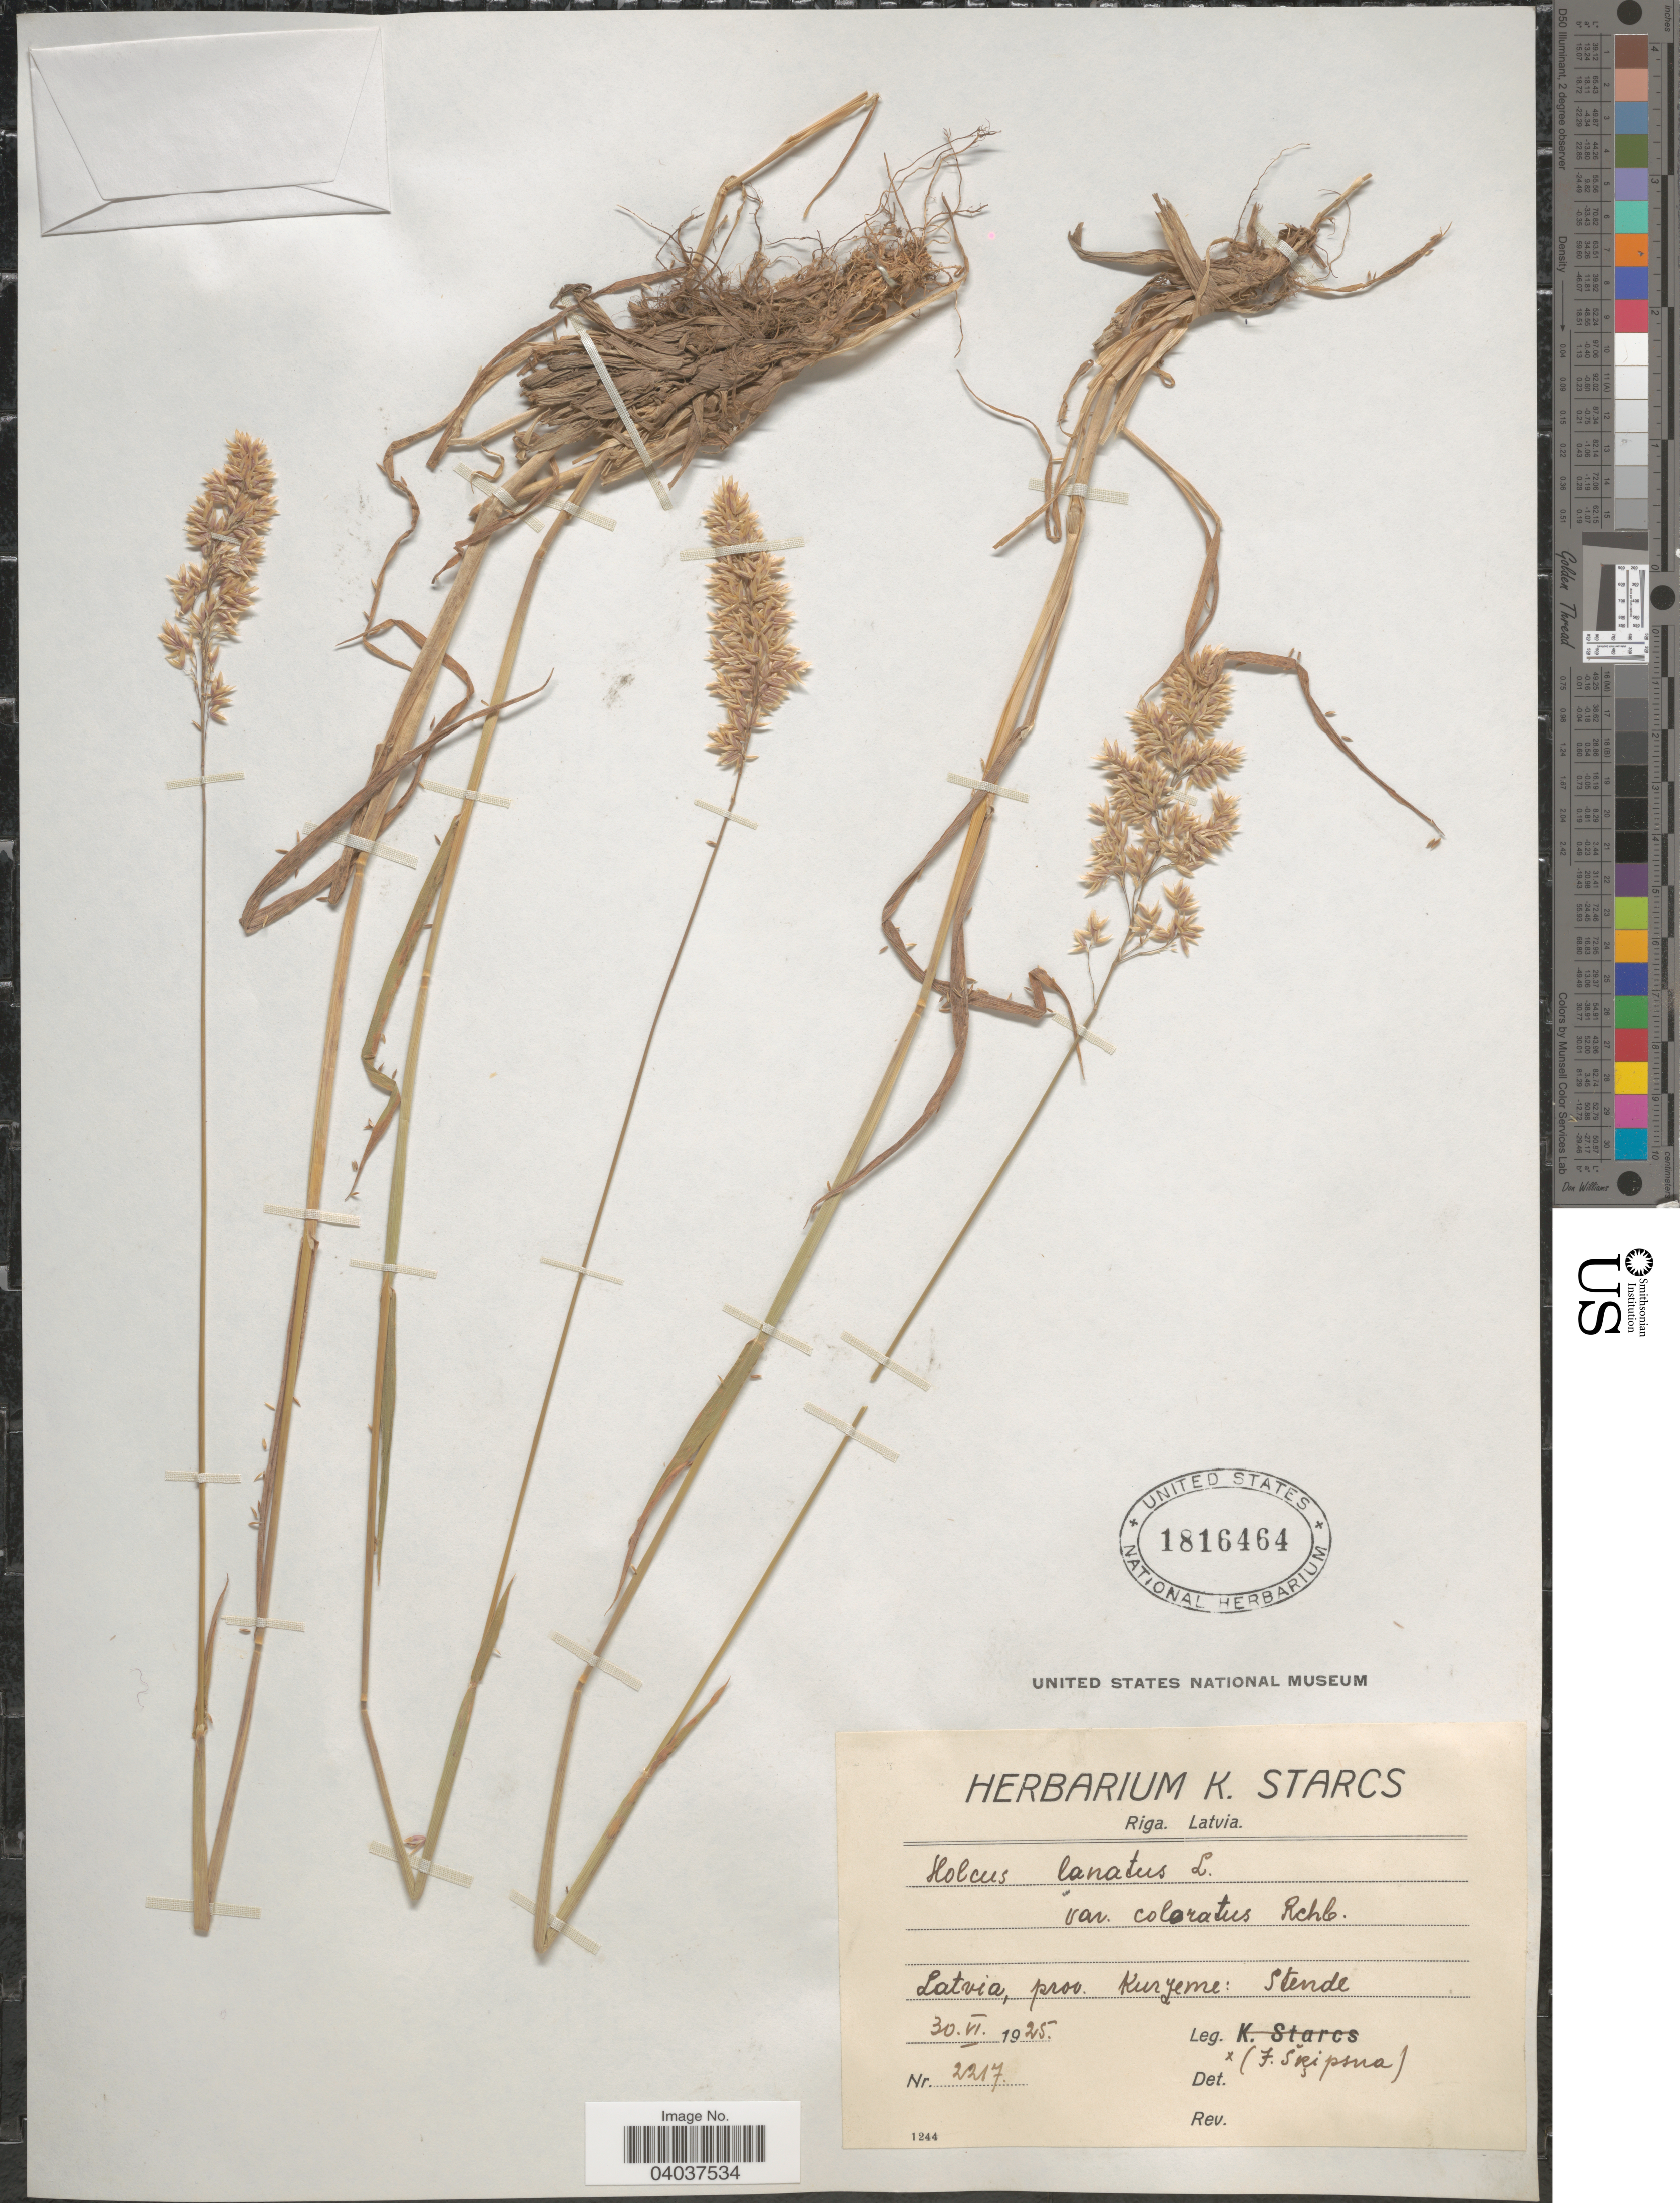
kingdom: Plantae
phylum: Tracheophyta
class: Liliopsida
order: Poales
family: Poaceae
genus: Holcus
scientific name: Holcus lanatus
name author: L.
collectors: F. Skipsna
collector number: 2217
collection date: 1925-06-30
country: Latvia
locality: Latvia, prov. Kurzeme: Stende.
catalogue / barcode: US 1816464